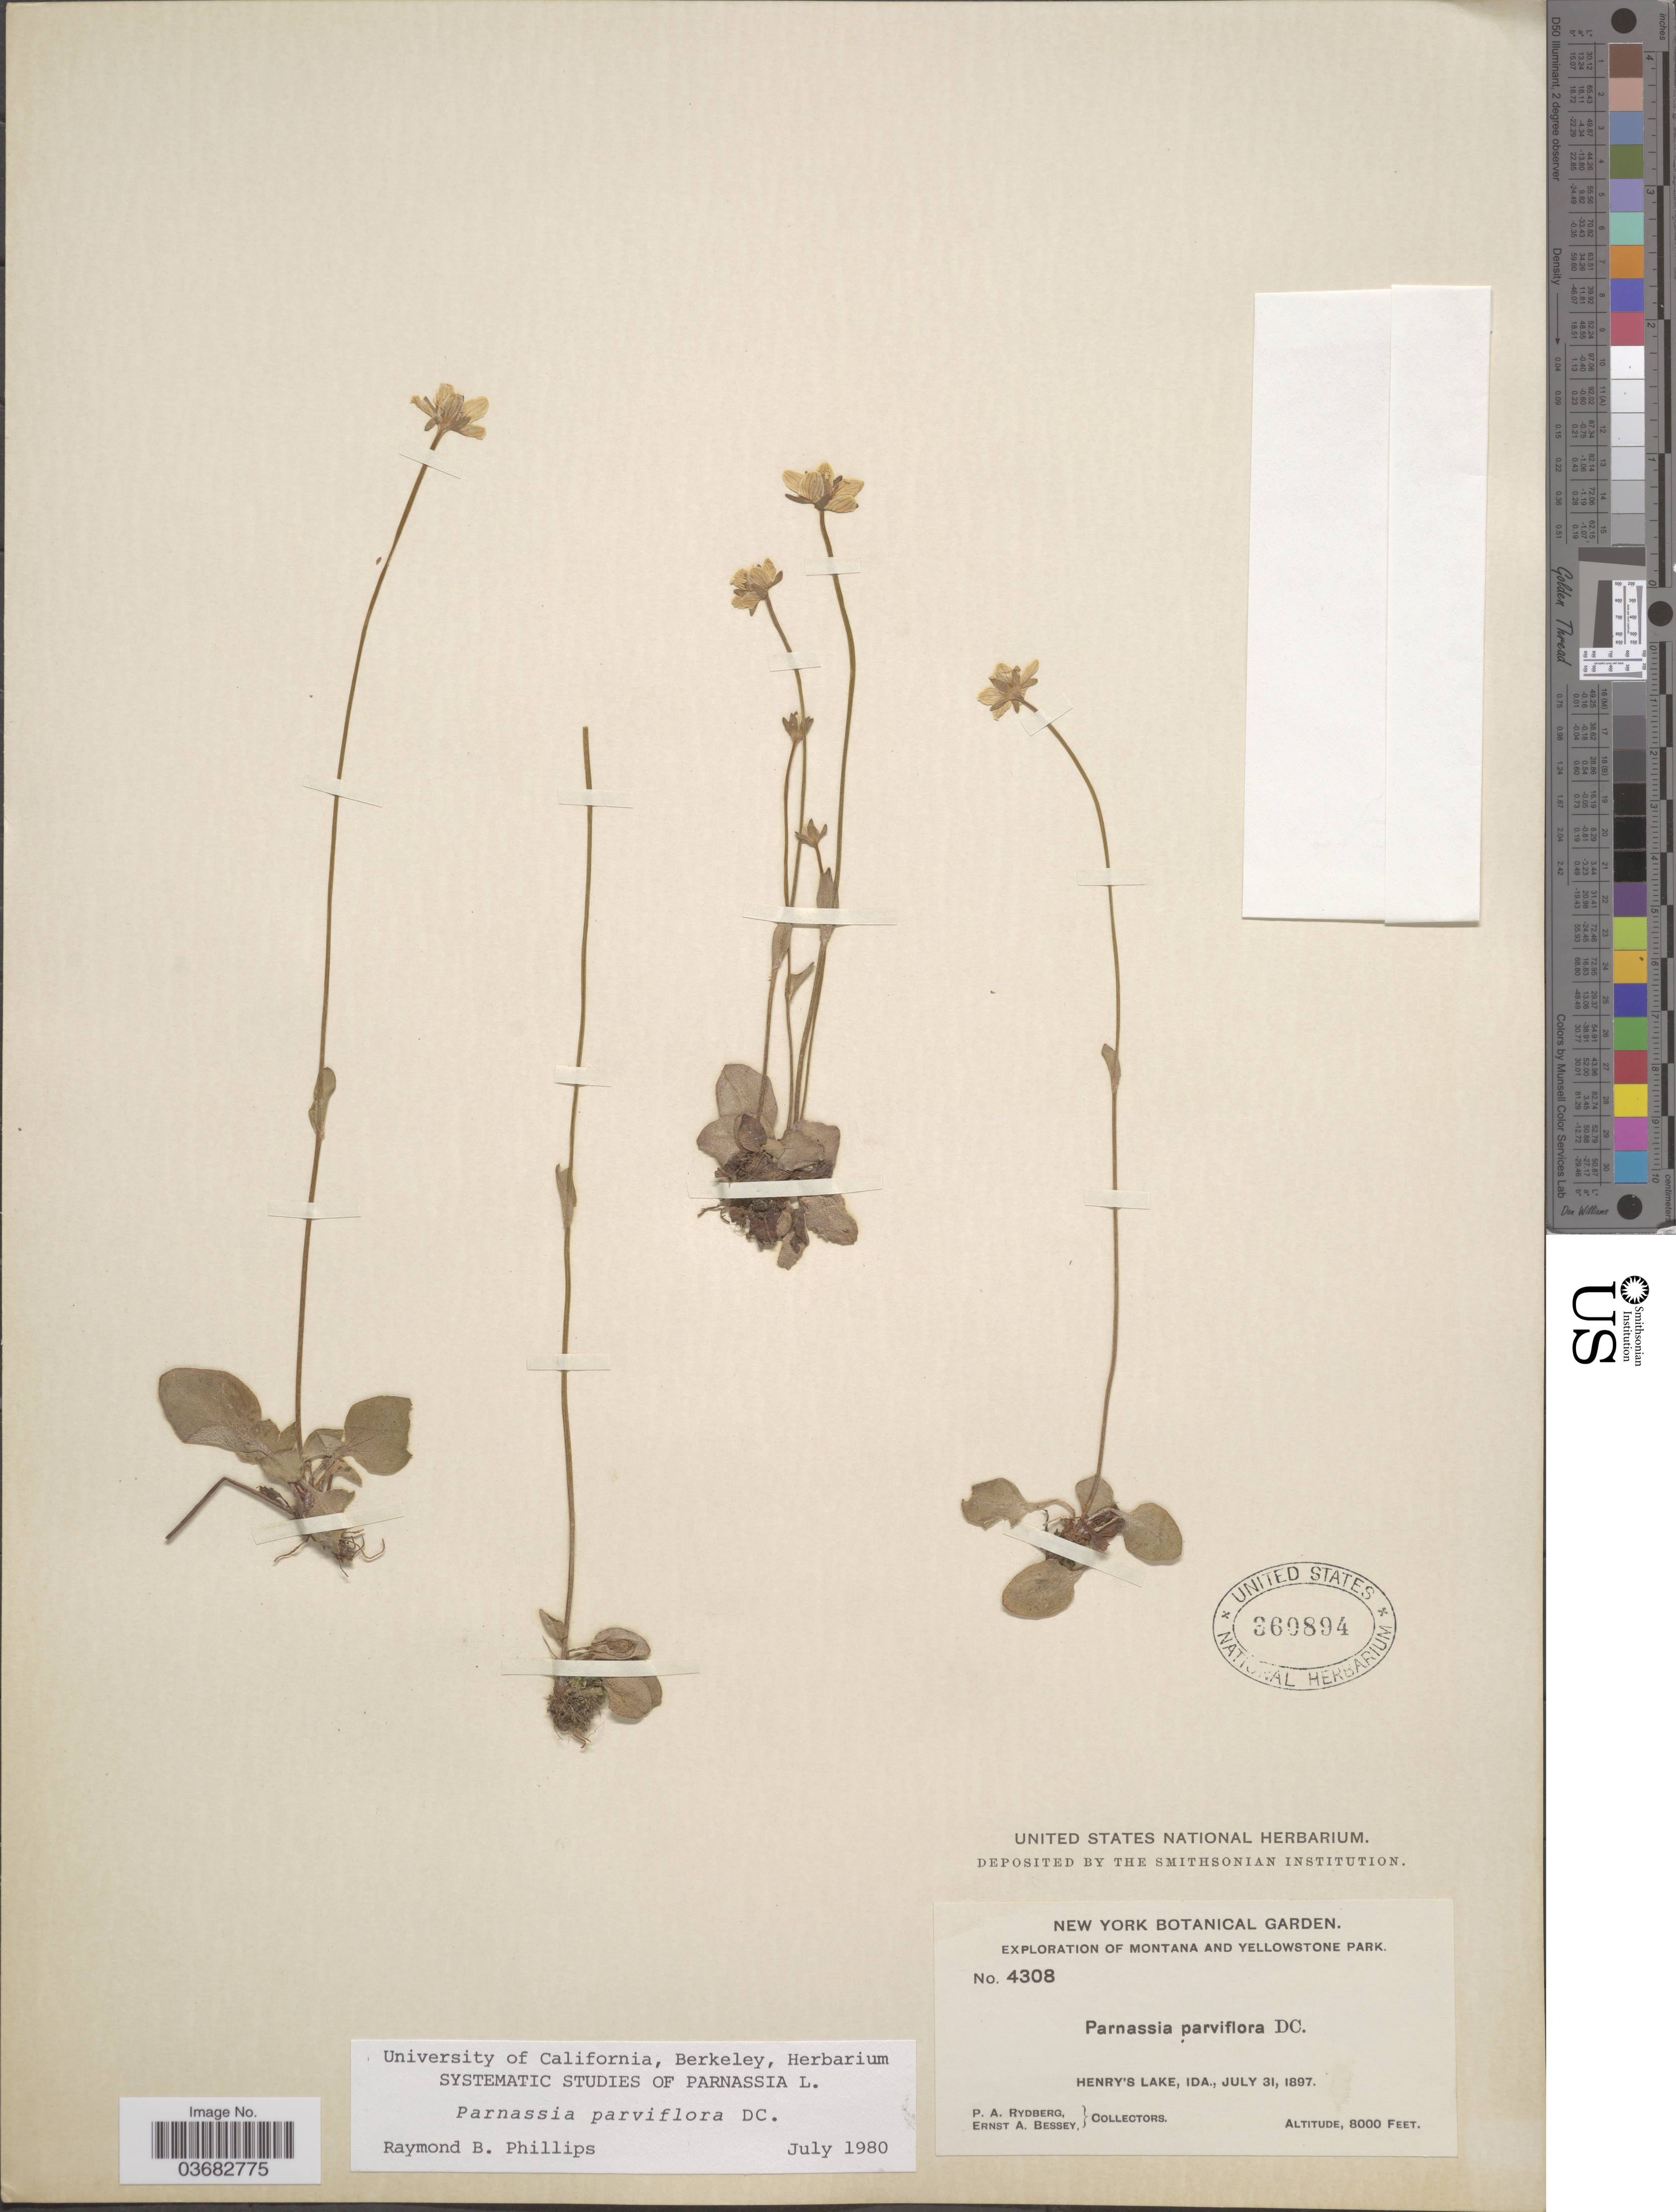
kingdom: Plantae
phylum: Tracheophyta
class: Magnoliopsida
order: Celastrales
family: Parnassiaceae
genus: Parnassia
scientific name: Parnassia parviflora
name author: DC.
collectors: P. A. Rydberg & E. A. Bessey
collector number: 4308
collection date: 1897-07-31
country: United States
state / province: Idaho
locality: Exploration of Montana and Yellowstone Park. Henry's Lake.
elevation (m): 2438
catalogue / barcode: US 360894